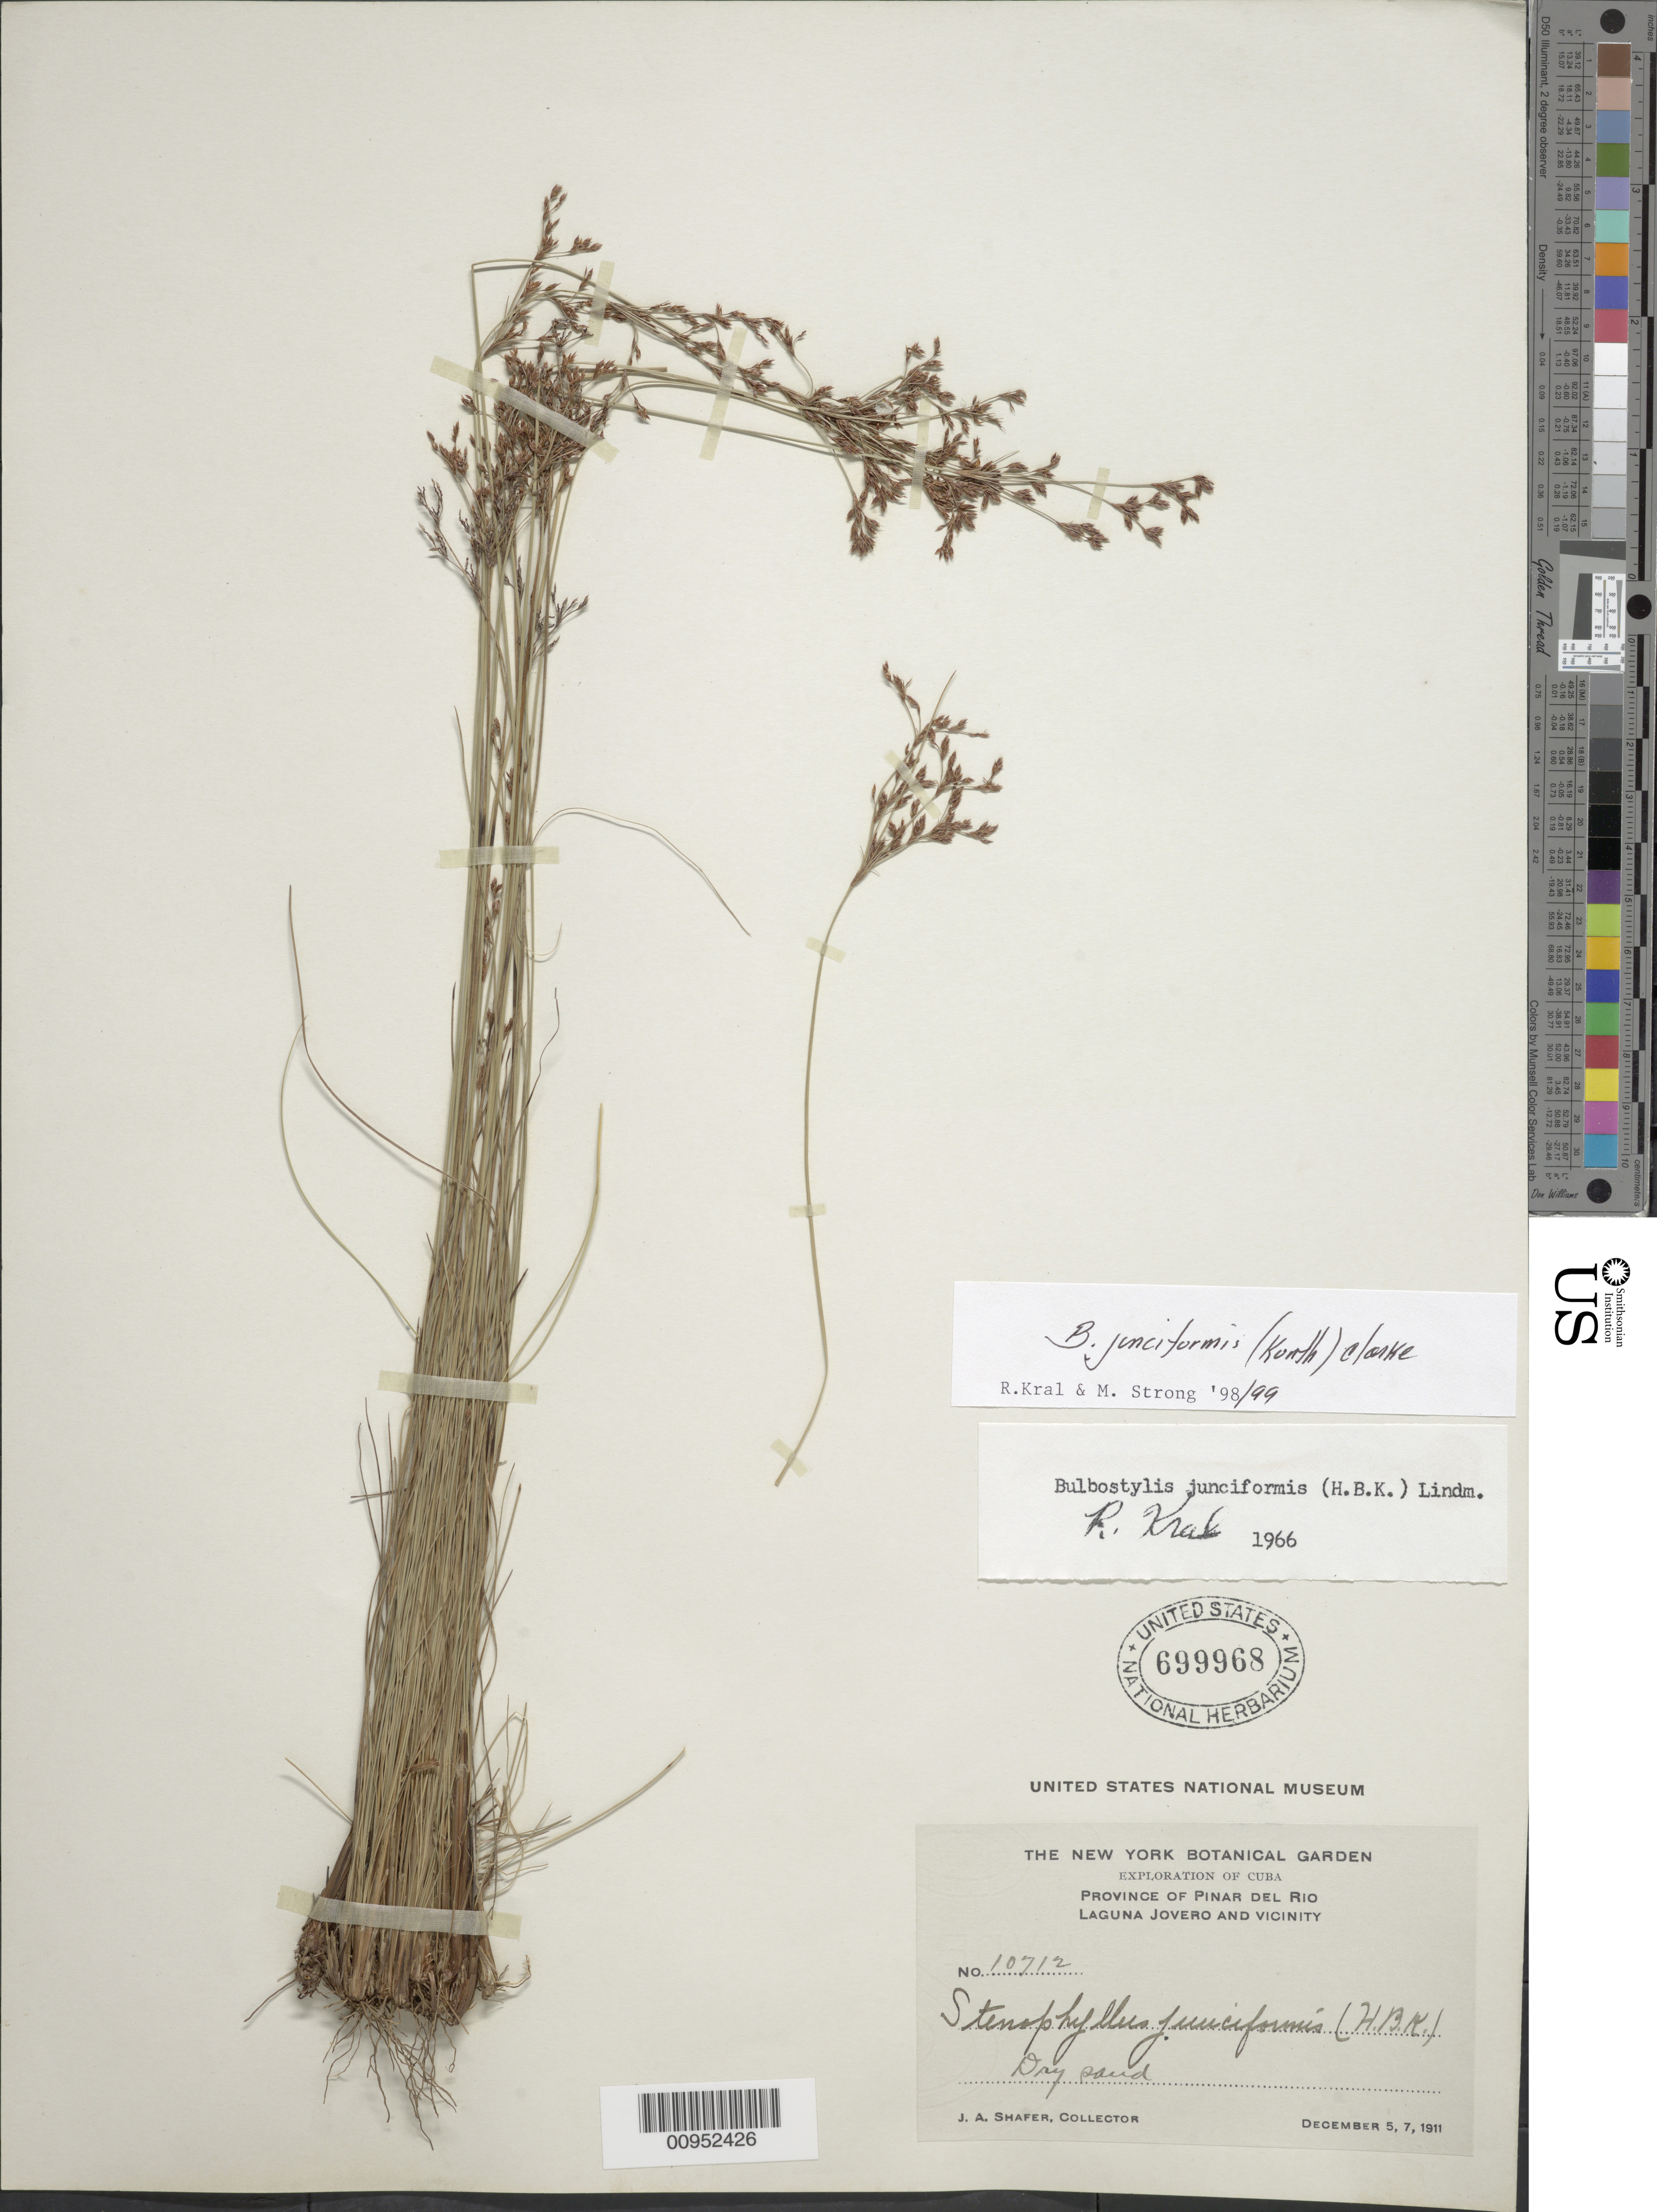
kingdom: Plantae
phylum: Tracheophyta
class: Liliopsida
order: Poales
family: Cyperaceae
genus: Bulbostylis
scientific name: Bulbostylis junciformis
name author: (Kunth) C.B. Clarke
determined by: Kral, R.; Strong, M. T.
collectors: J. A. Shafer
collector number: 10712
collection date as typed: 05 Dec 1911 to 07 Dec 1911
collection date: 1911-12-05/1911-12-07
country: Cuba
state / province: Pinar del Rio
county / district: Dry forest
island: Cuba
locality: Laguna Jovero and vicinity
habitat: Dry sand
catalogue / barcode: US 699968